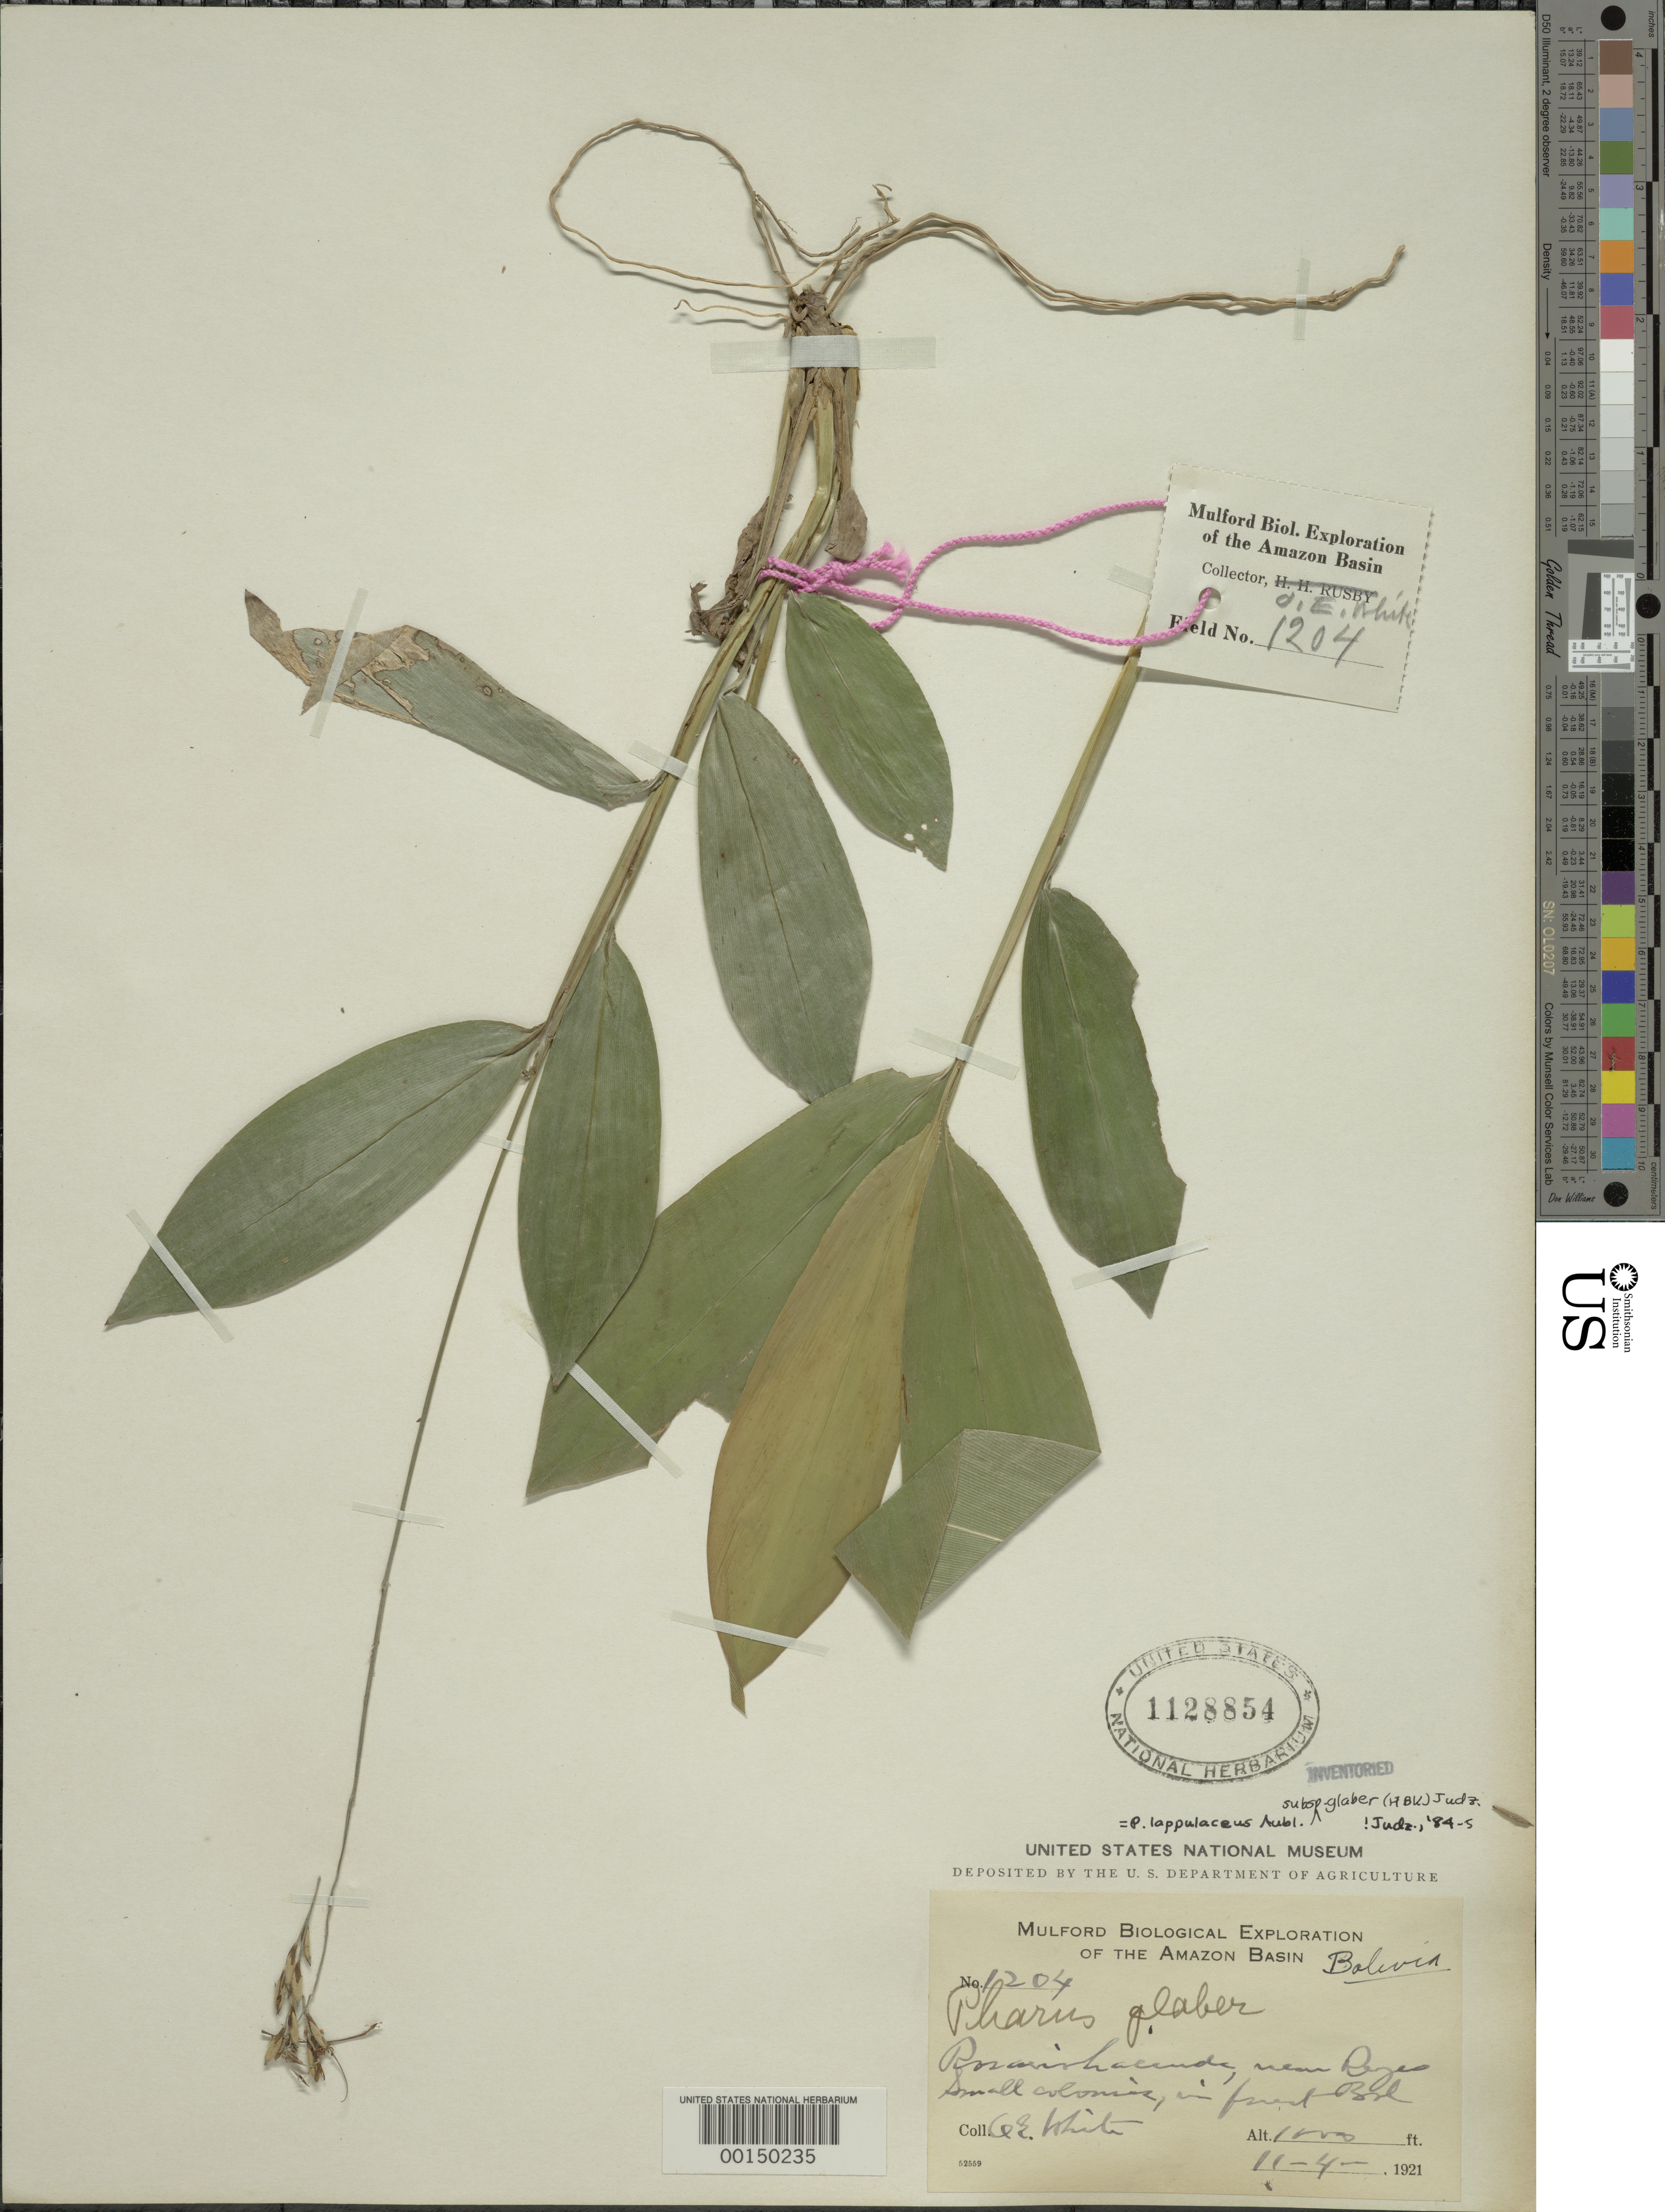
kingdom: Plantae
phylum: Tracheophyta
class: Liliopsida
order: Poales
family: Poaceae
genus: Pharus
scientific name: Pharus lappulaceus subsp. glaber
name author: (Kunth) Judz.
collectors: O. E. White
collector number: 1204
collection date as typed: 11-4-1921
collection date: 1921-11-04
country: Bolivia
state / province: Beni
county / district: José Ballivián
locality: Rosario Hacienda near Reyes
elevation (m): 305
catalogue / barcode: US 1128854